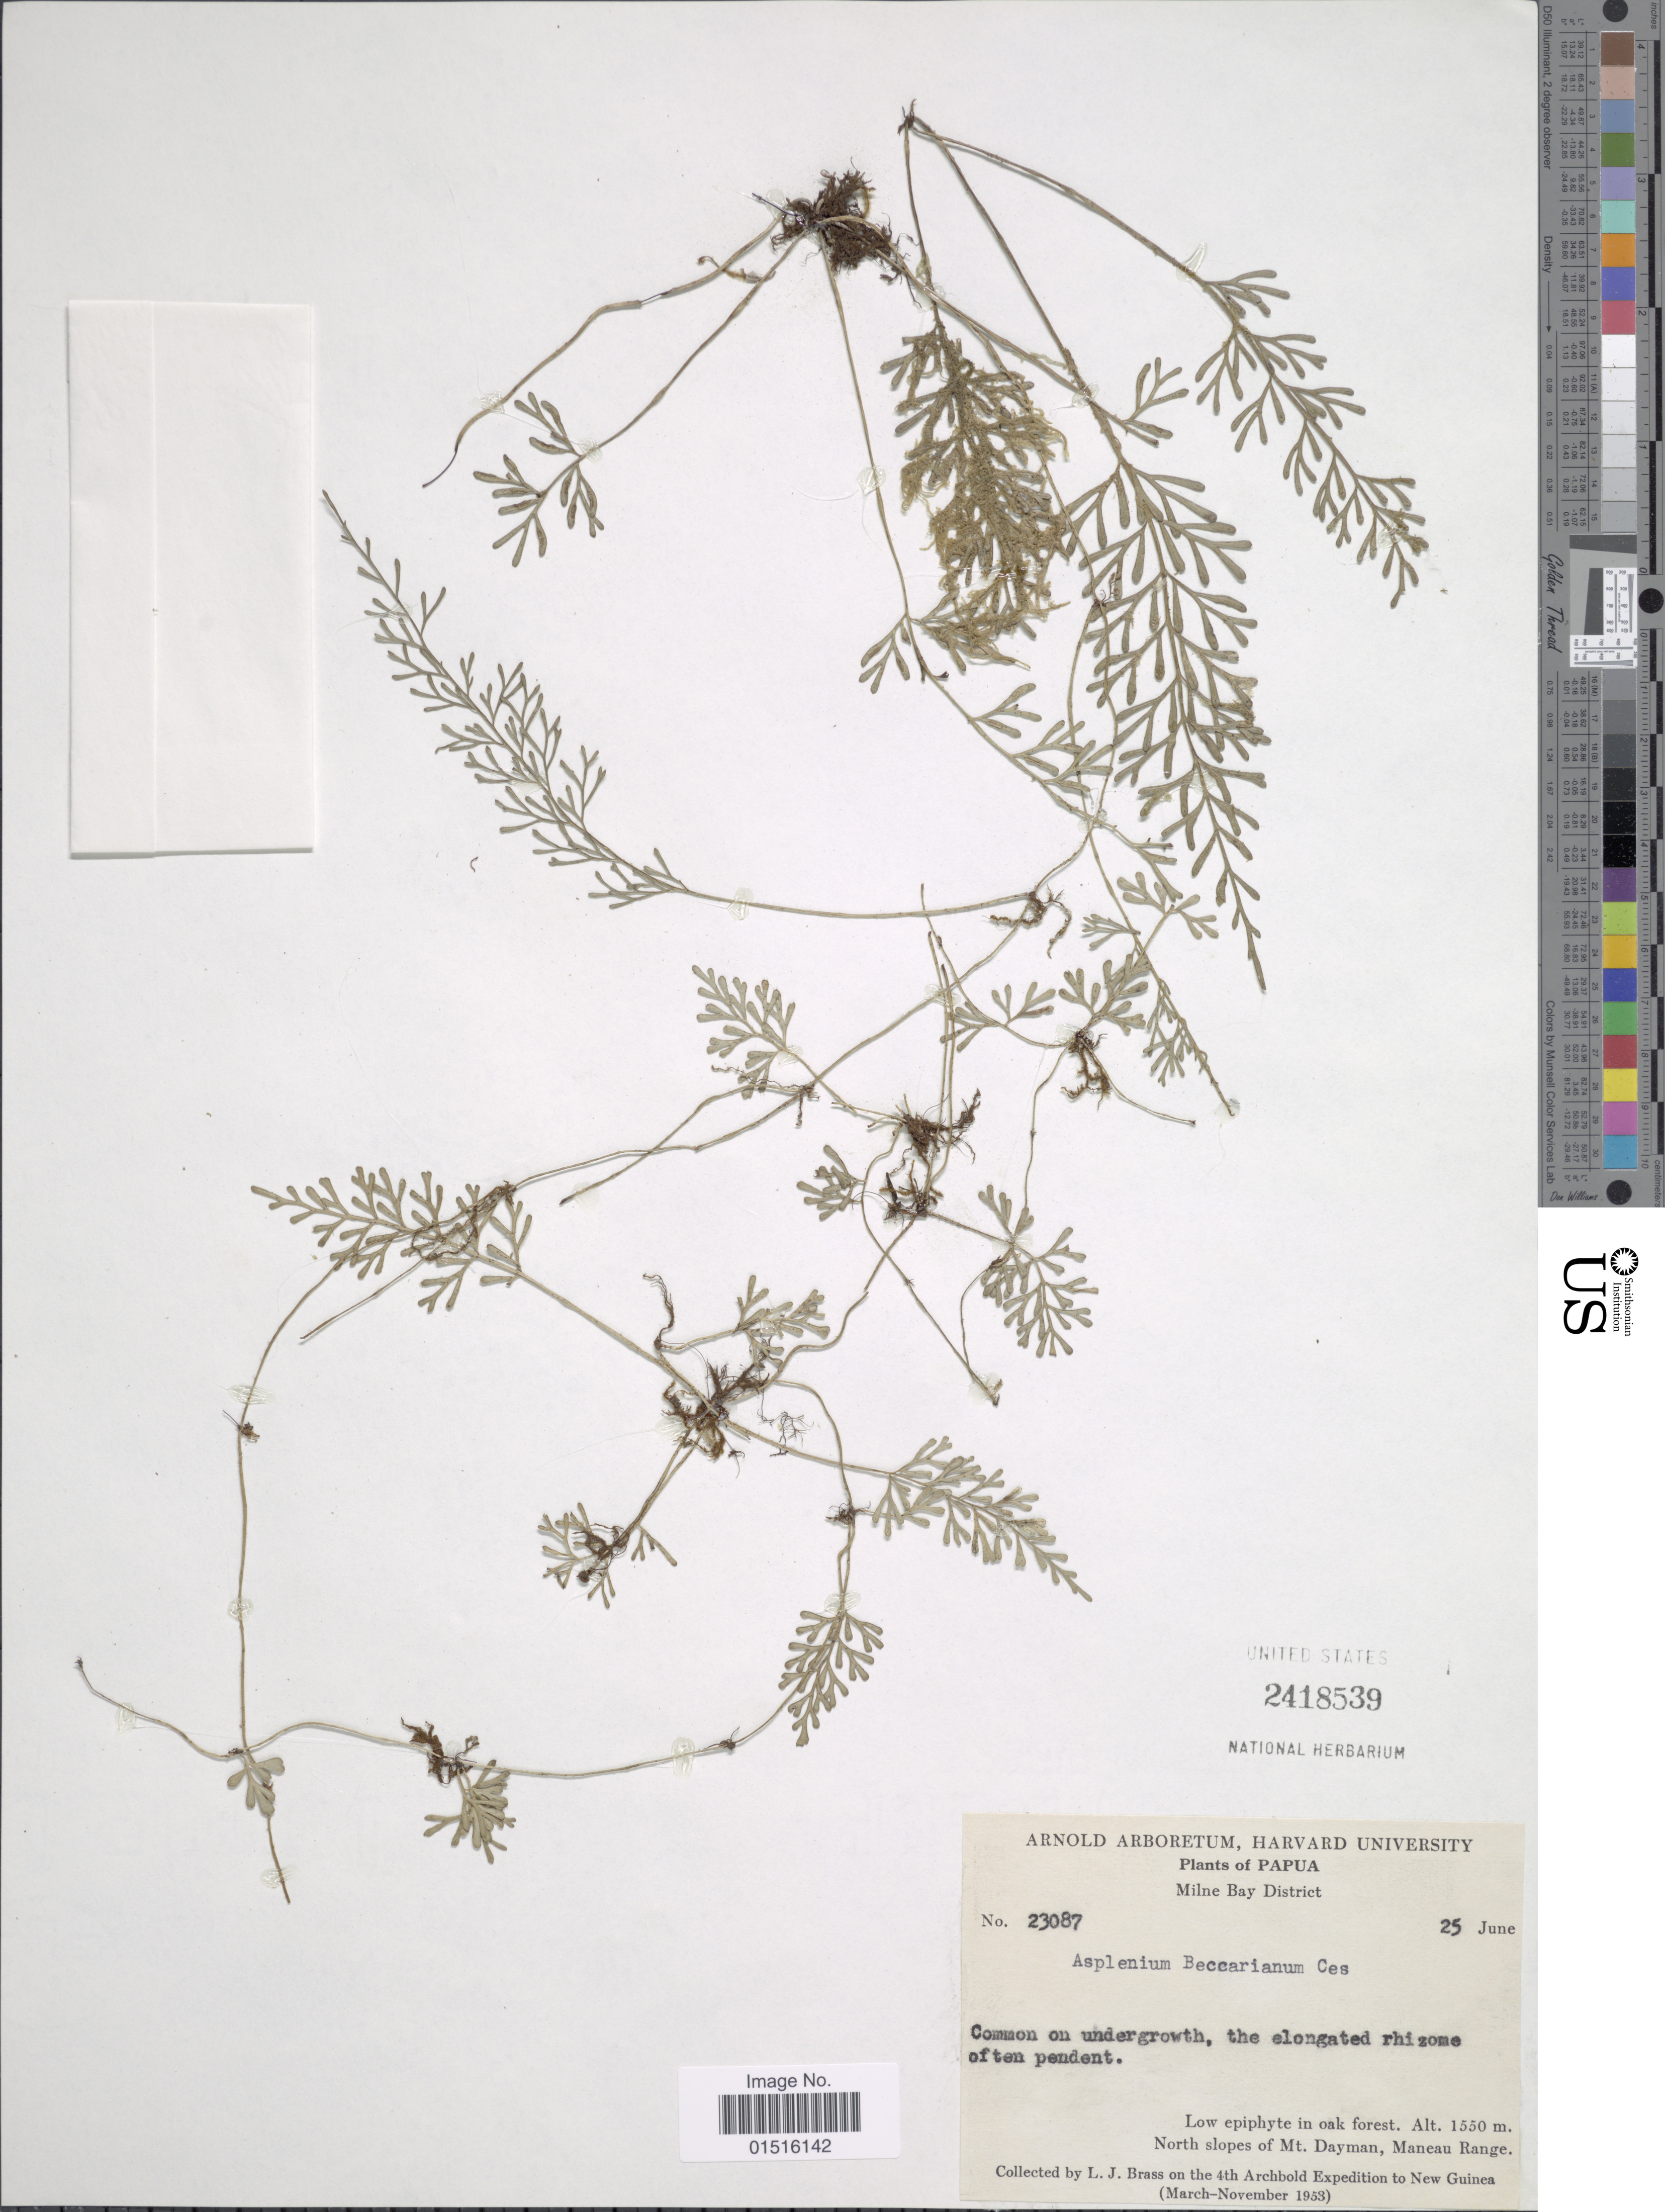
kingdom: Plantae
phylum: Tracheophyta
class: Polypodiopsida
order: Polypodiales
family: Aspleniaceae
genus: Asplenium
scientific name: Asplenium beccarianum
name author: Ces.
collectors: L. J. Brass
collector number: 23097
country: Papua New Guinea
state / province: Milne Bay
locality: Low epiphyte in oak forest, North slopes of Mt. Dayman, Maneau Range . Milne Bay District.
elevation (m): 1550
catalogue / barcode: US 2418539